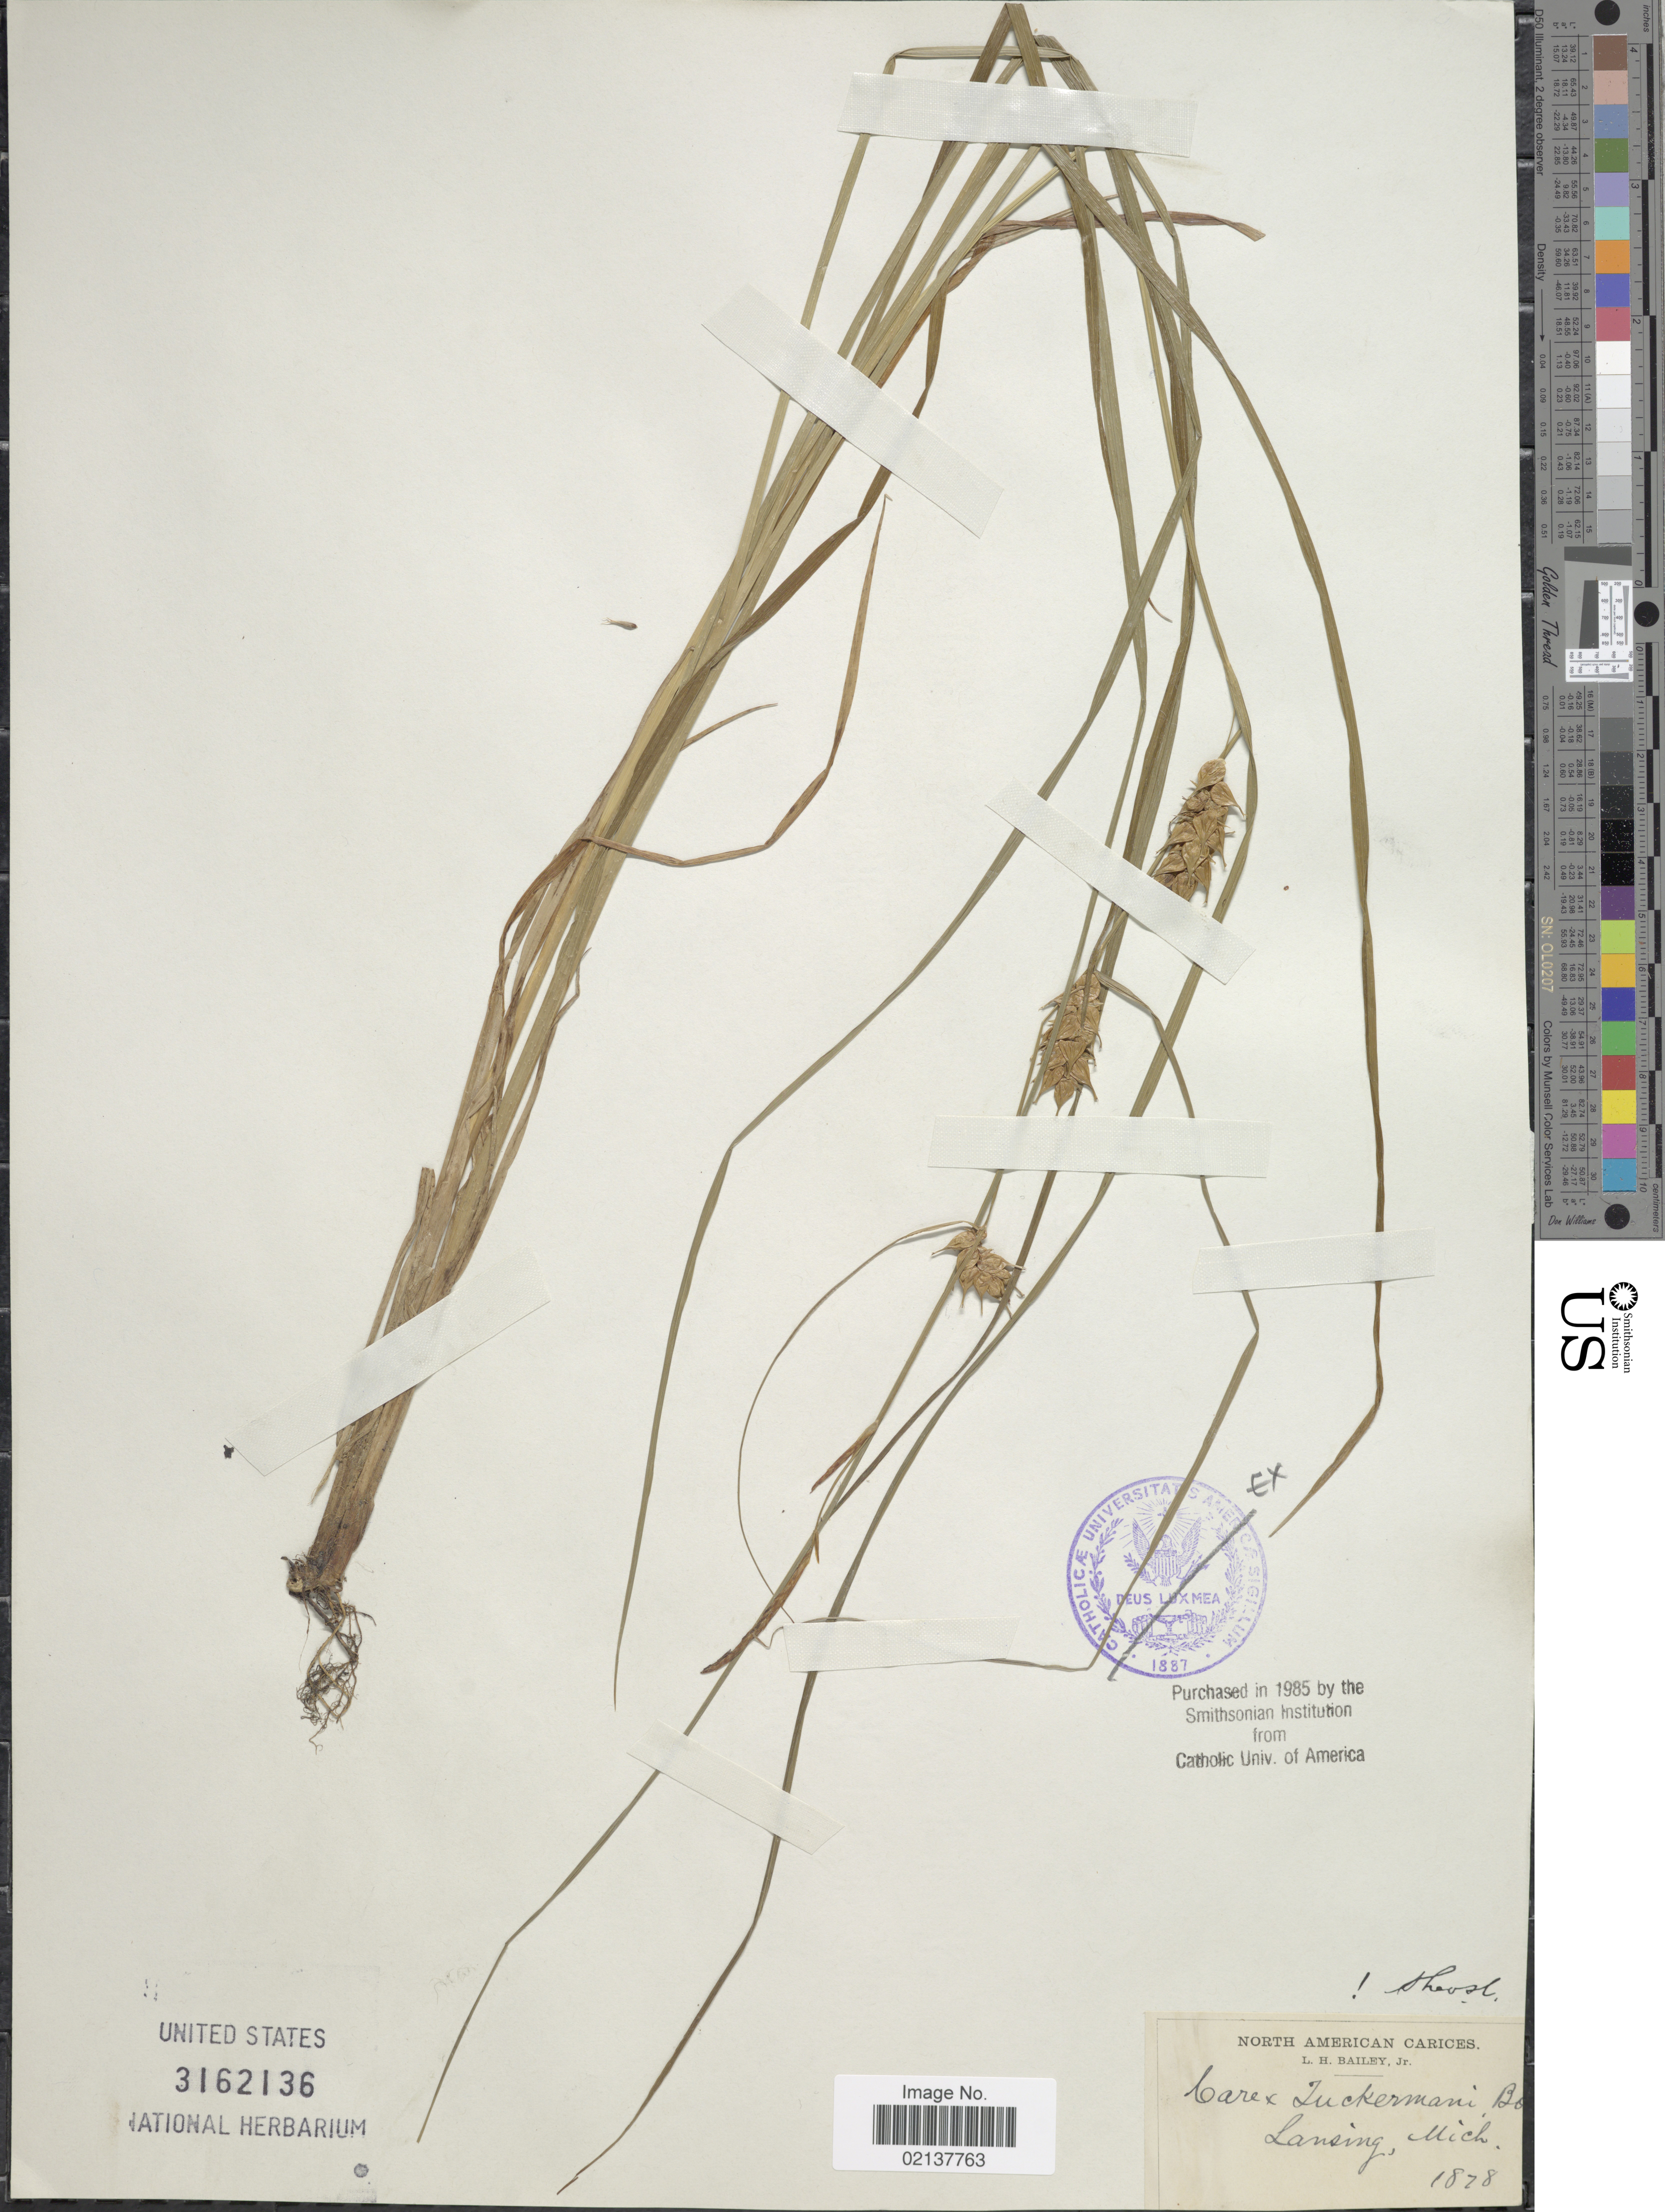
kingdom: Plantae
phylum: Tracheophyta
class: Liliopsida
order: Poales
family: Cyperaceae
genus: Carex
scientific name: Carex tuckermanii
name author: Boott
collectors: L. H. Bailey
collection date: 1878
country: United States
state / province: Michigan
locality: Lansing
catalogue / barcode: US 3162136